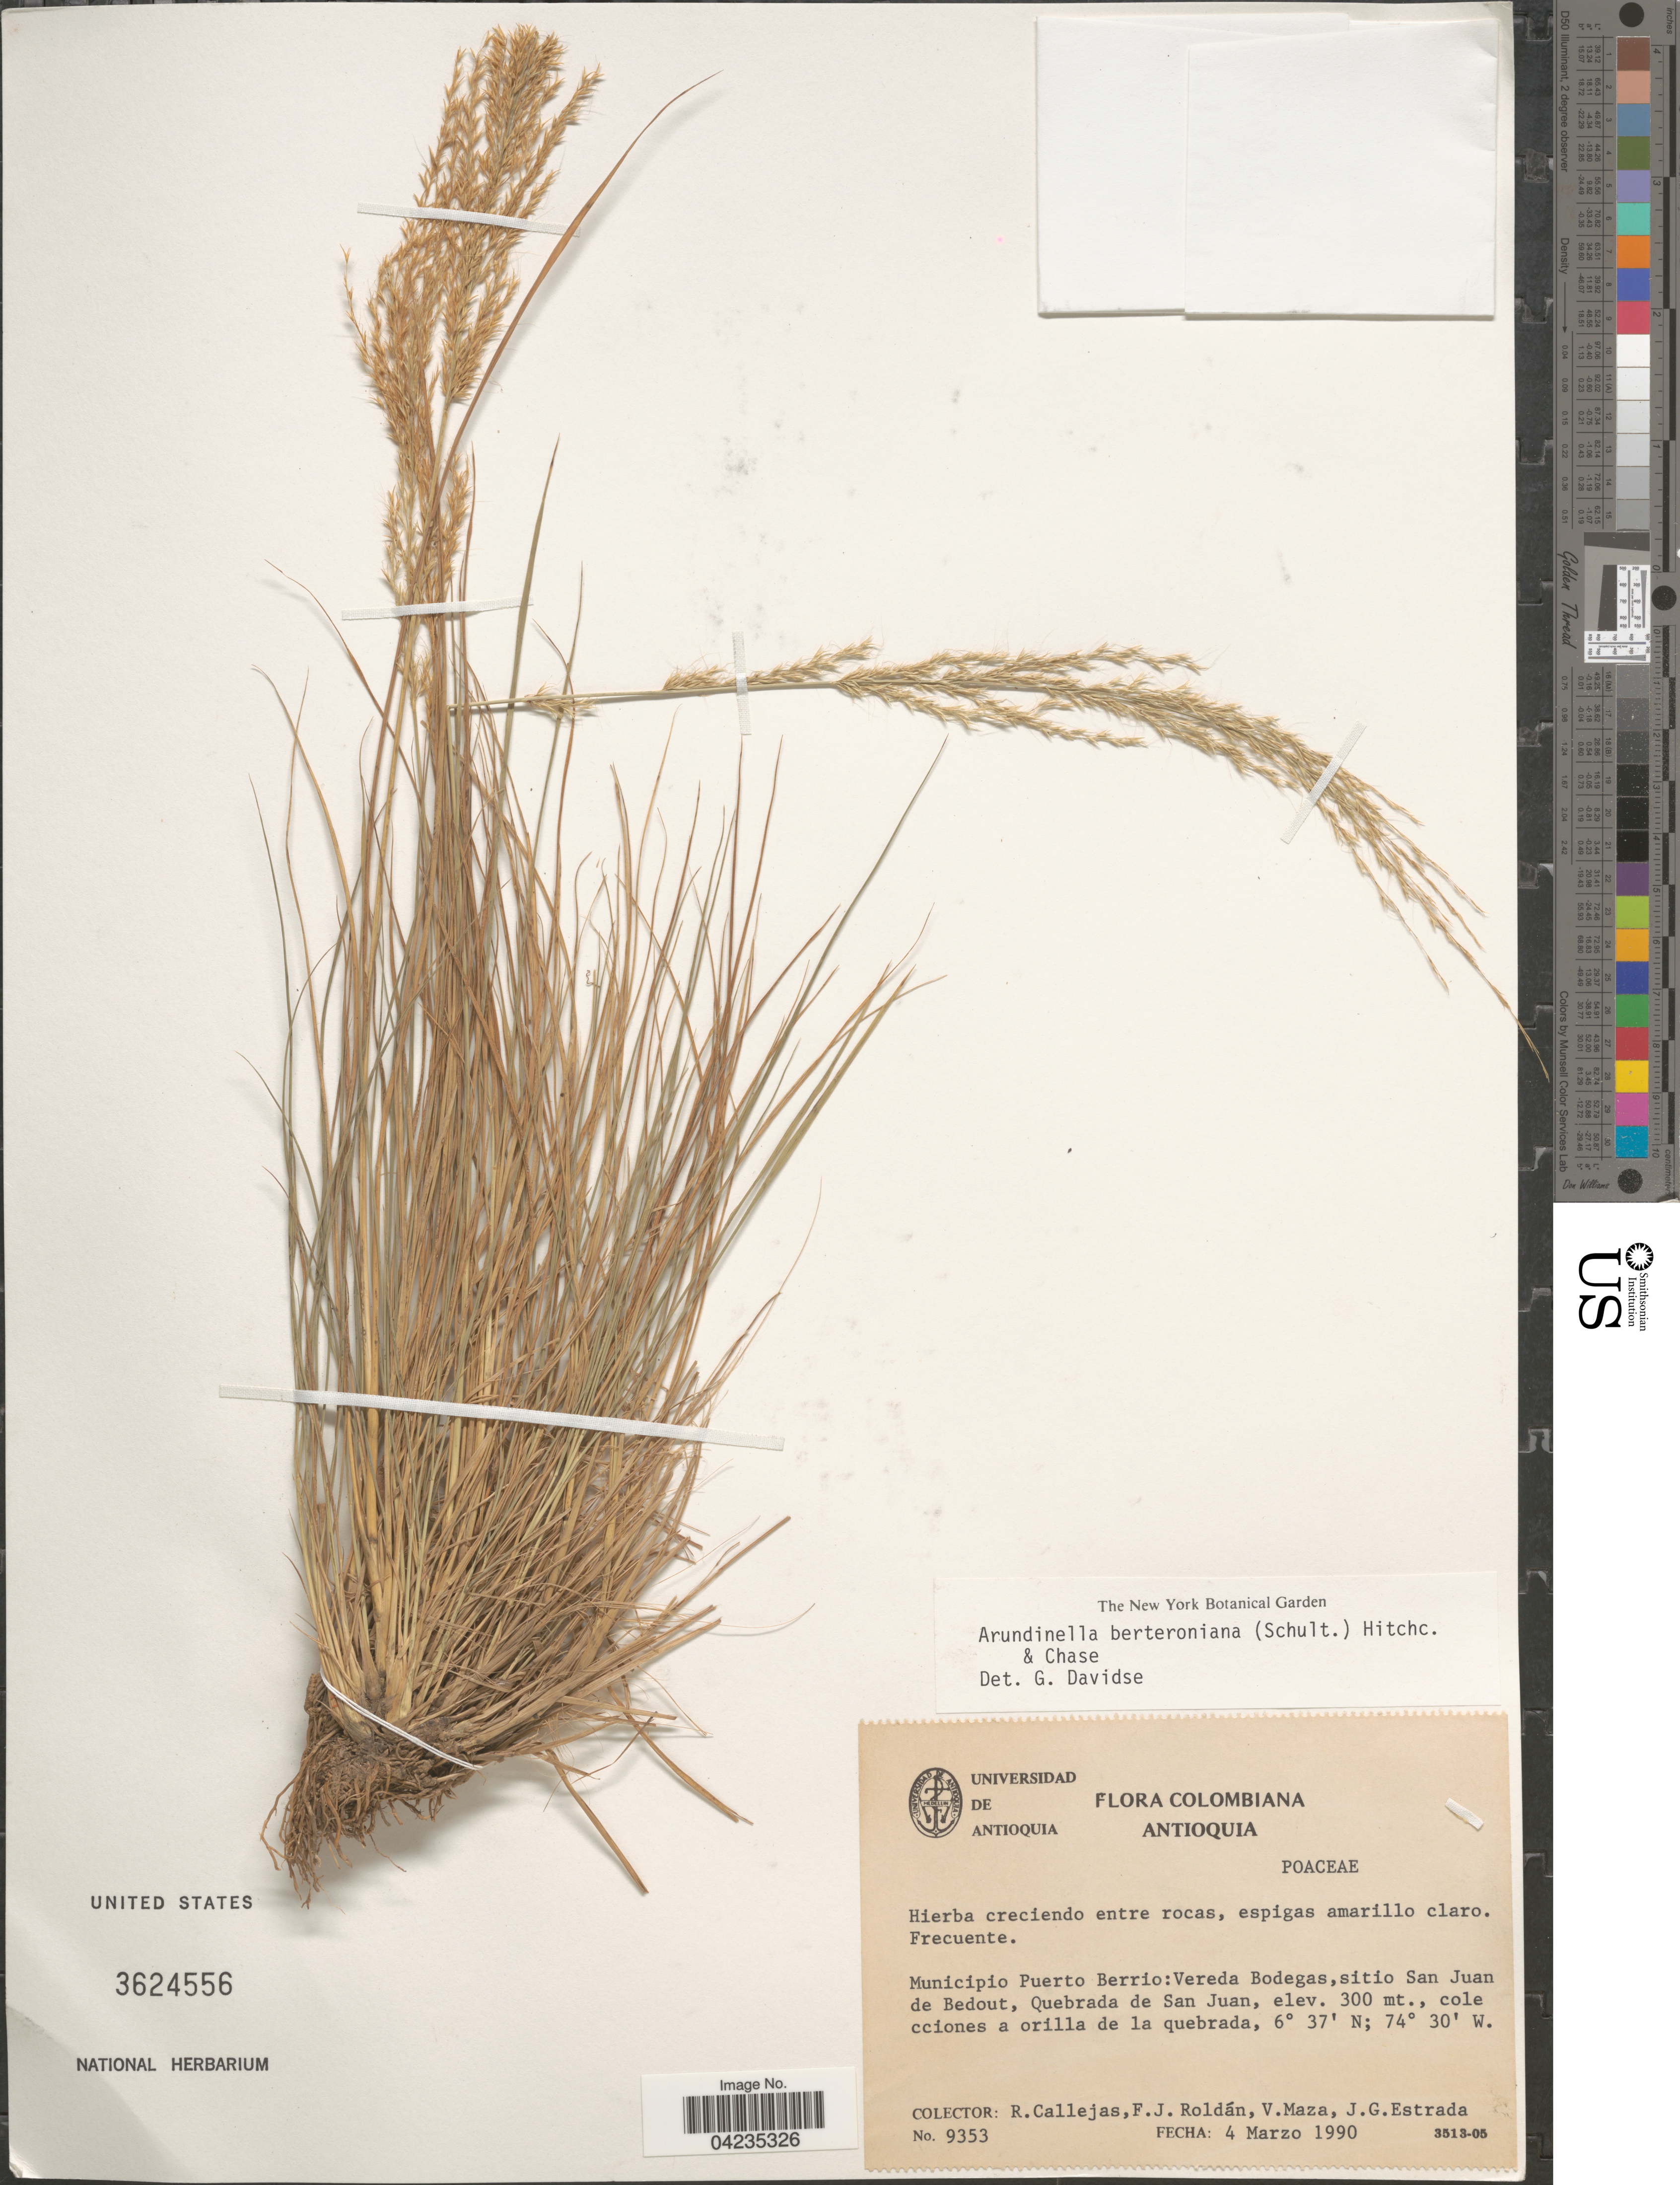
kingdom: Plantae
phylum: Tracheophyta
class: Liliopsida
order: Poales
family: Poaceae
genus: Arundinella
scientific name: Arundinella berteroniana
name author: (Schult.) Hitchc. & Chase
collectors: R. Callejas, F. J. Roldán, V. Maza & J. Estrada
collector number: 9353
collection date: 1990-03-04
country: Colombia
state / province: Antioquia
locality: Municipio Puerto Berrio: Vereda Bodegas, sitio San Juan de Bedout, Quebrada de San Juan.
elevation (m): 300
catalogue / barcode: US 3624556